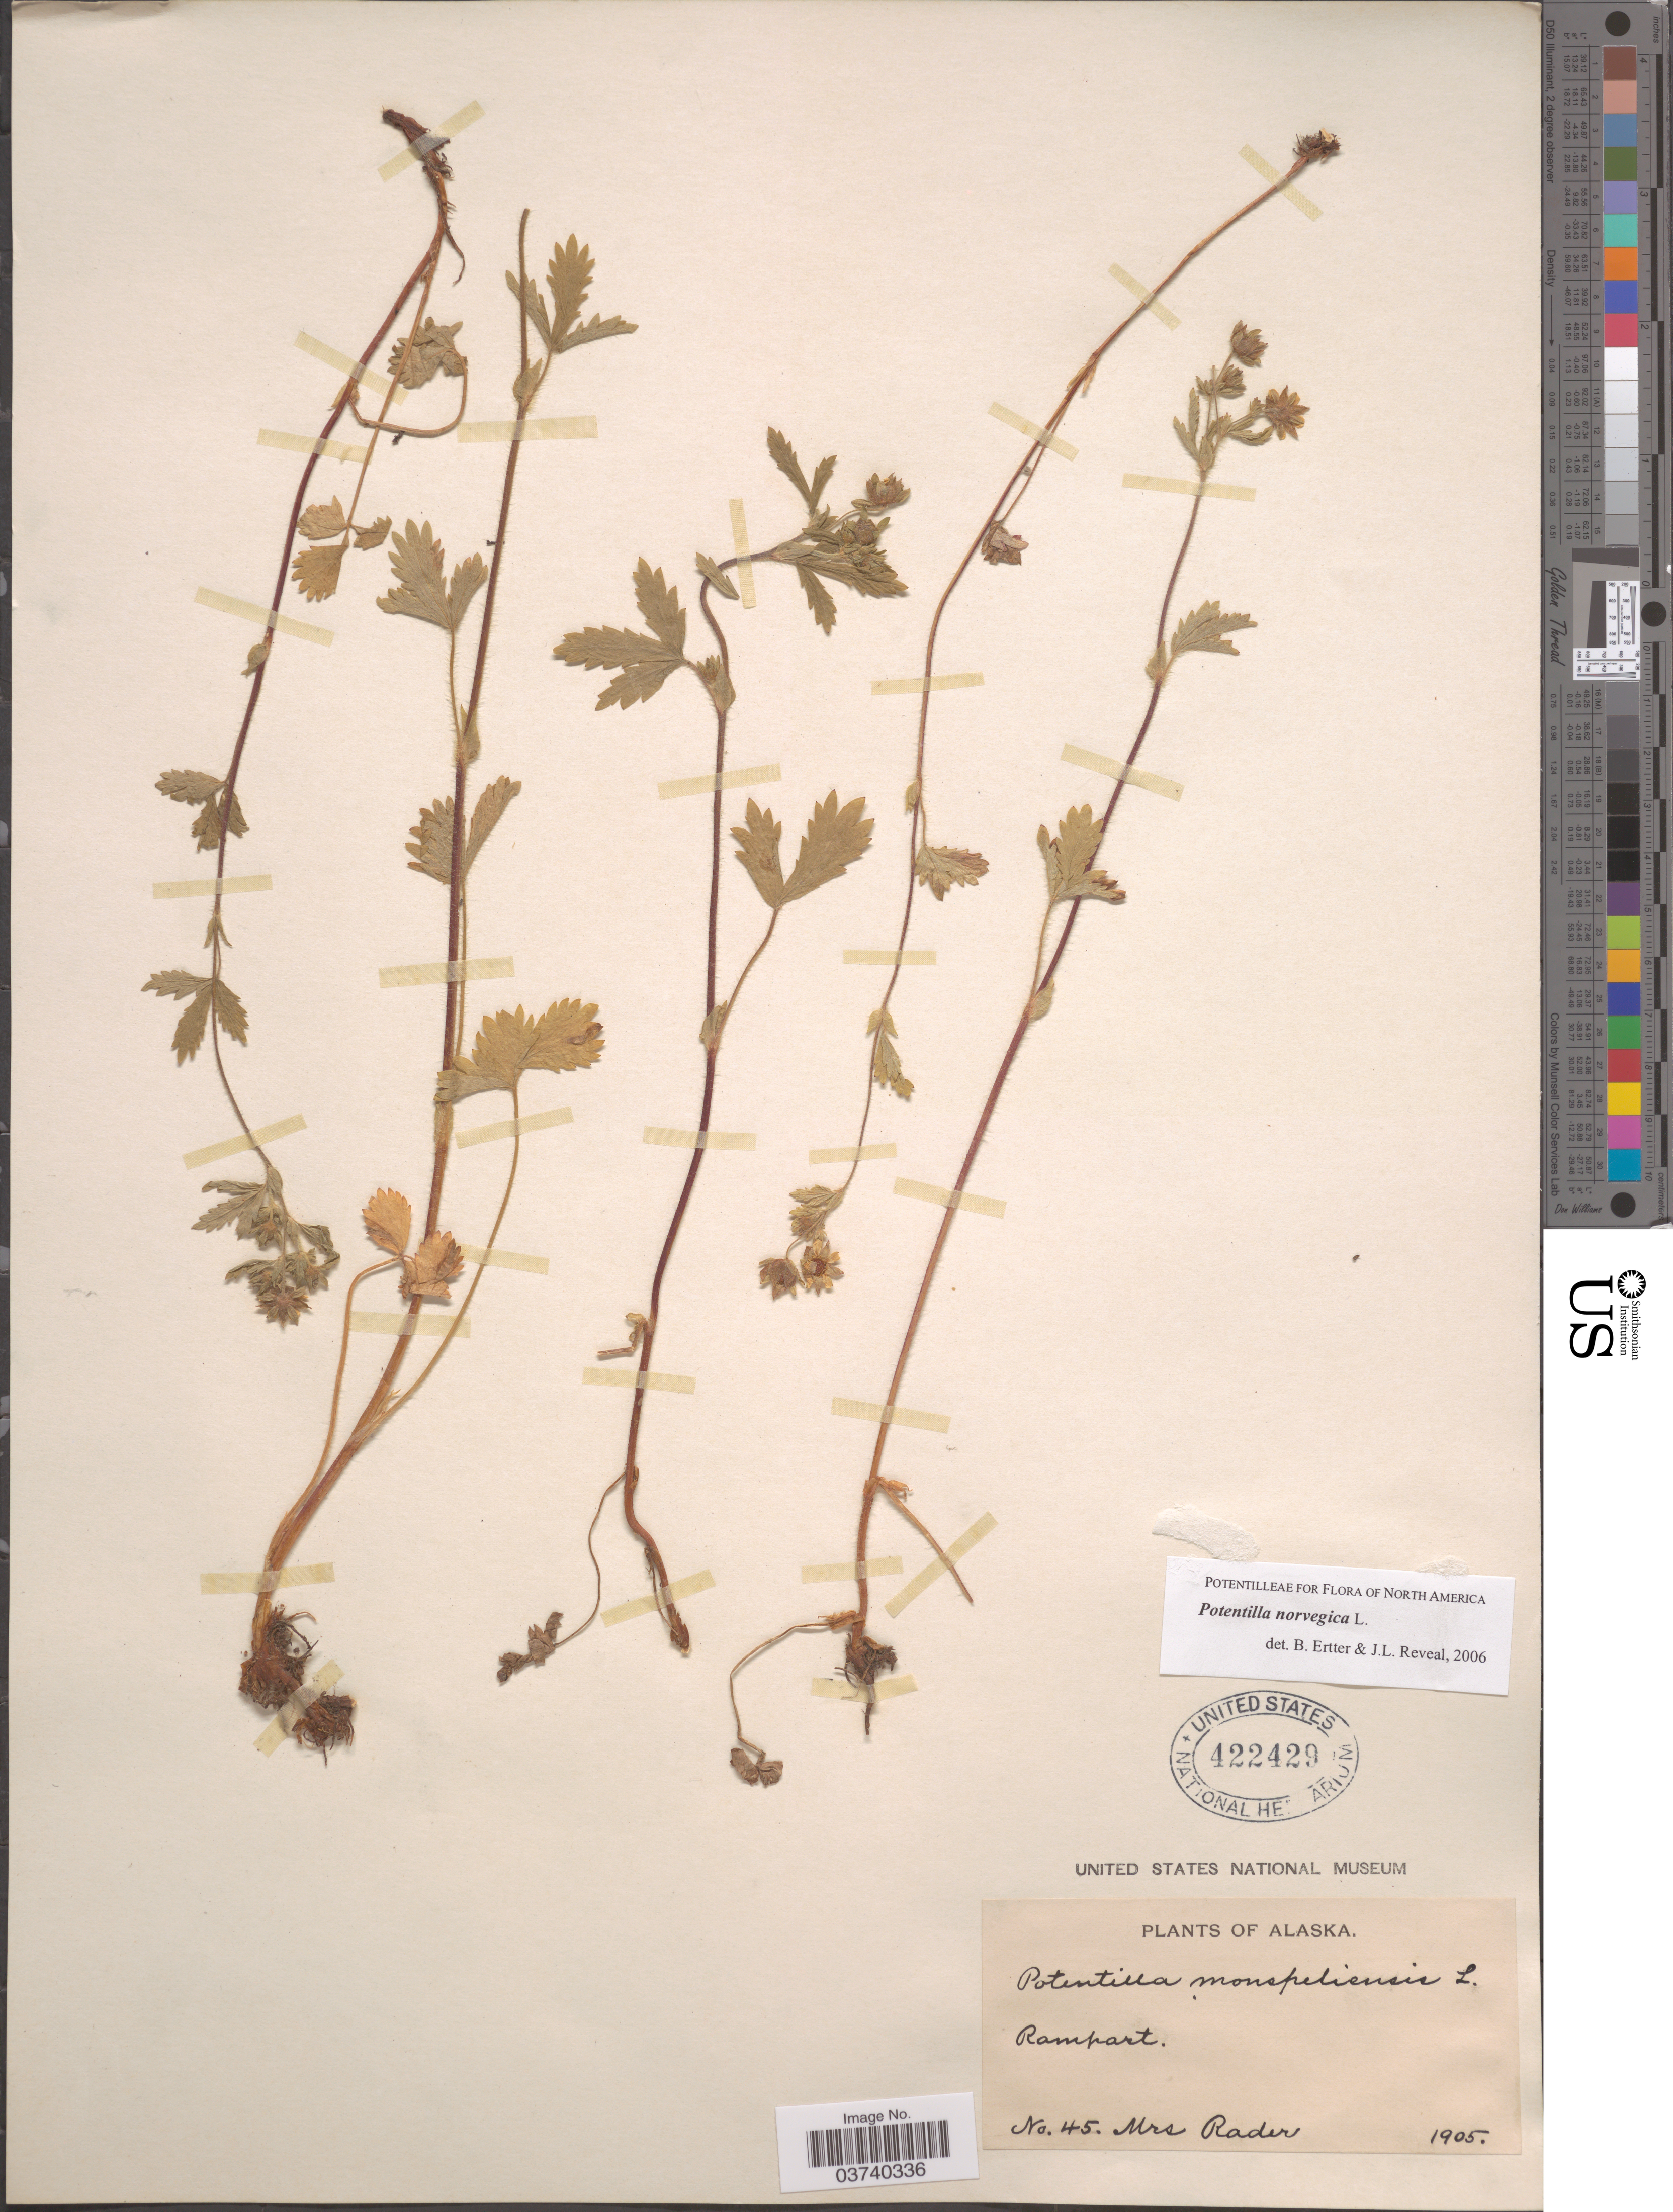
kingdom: Plantae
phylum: Tracheophyta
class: Magnoliopsida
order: Rosales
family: Rosaceae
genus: Potentilla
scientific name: Potentilla norvegica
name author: L.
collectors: Mrs. Rader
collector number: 45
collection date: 1905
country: United States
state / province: Alaska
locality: Rampart.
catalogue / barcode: US 422429